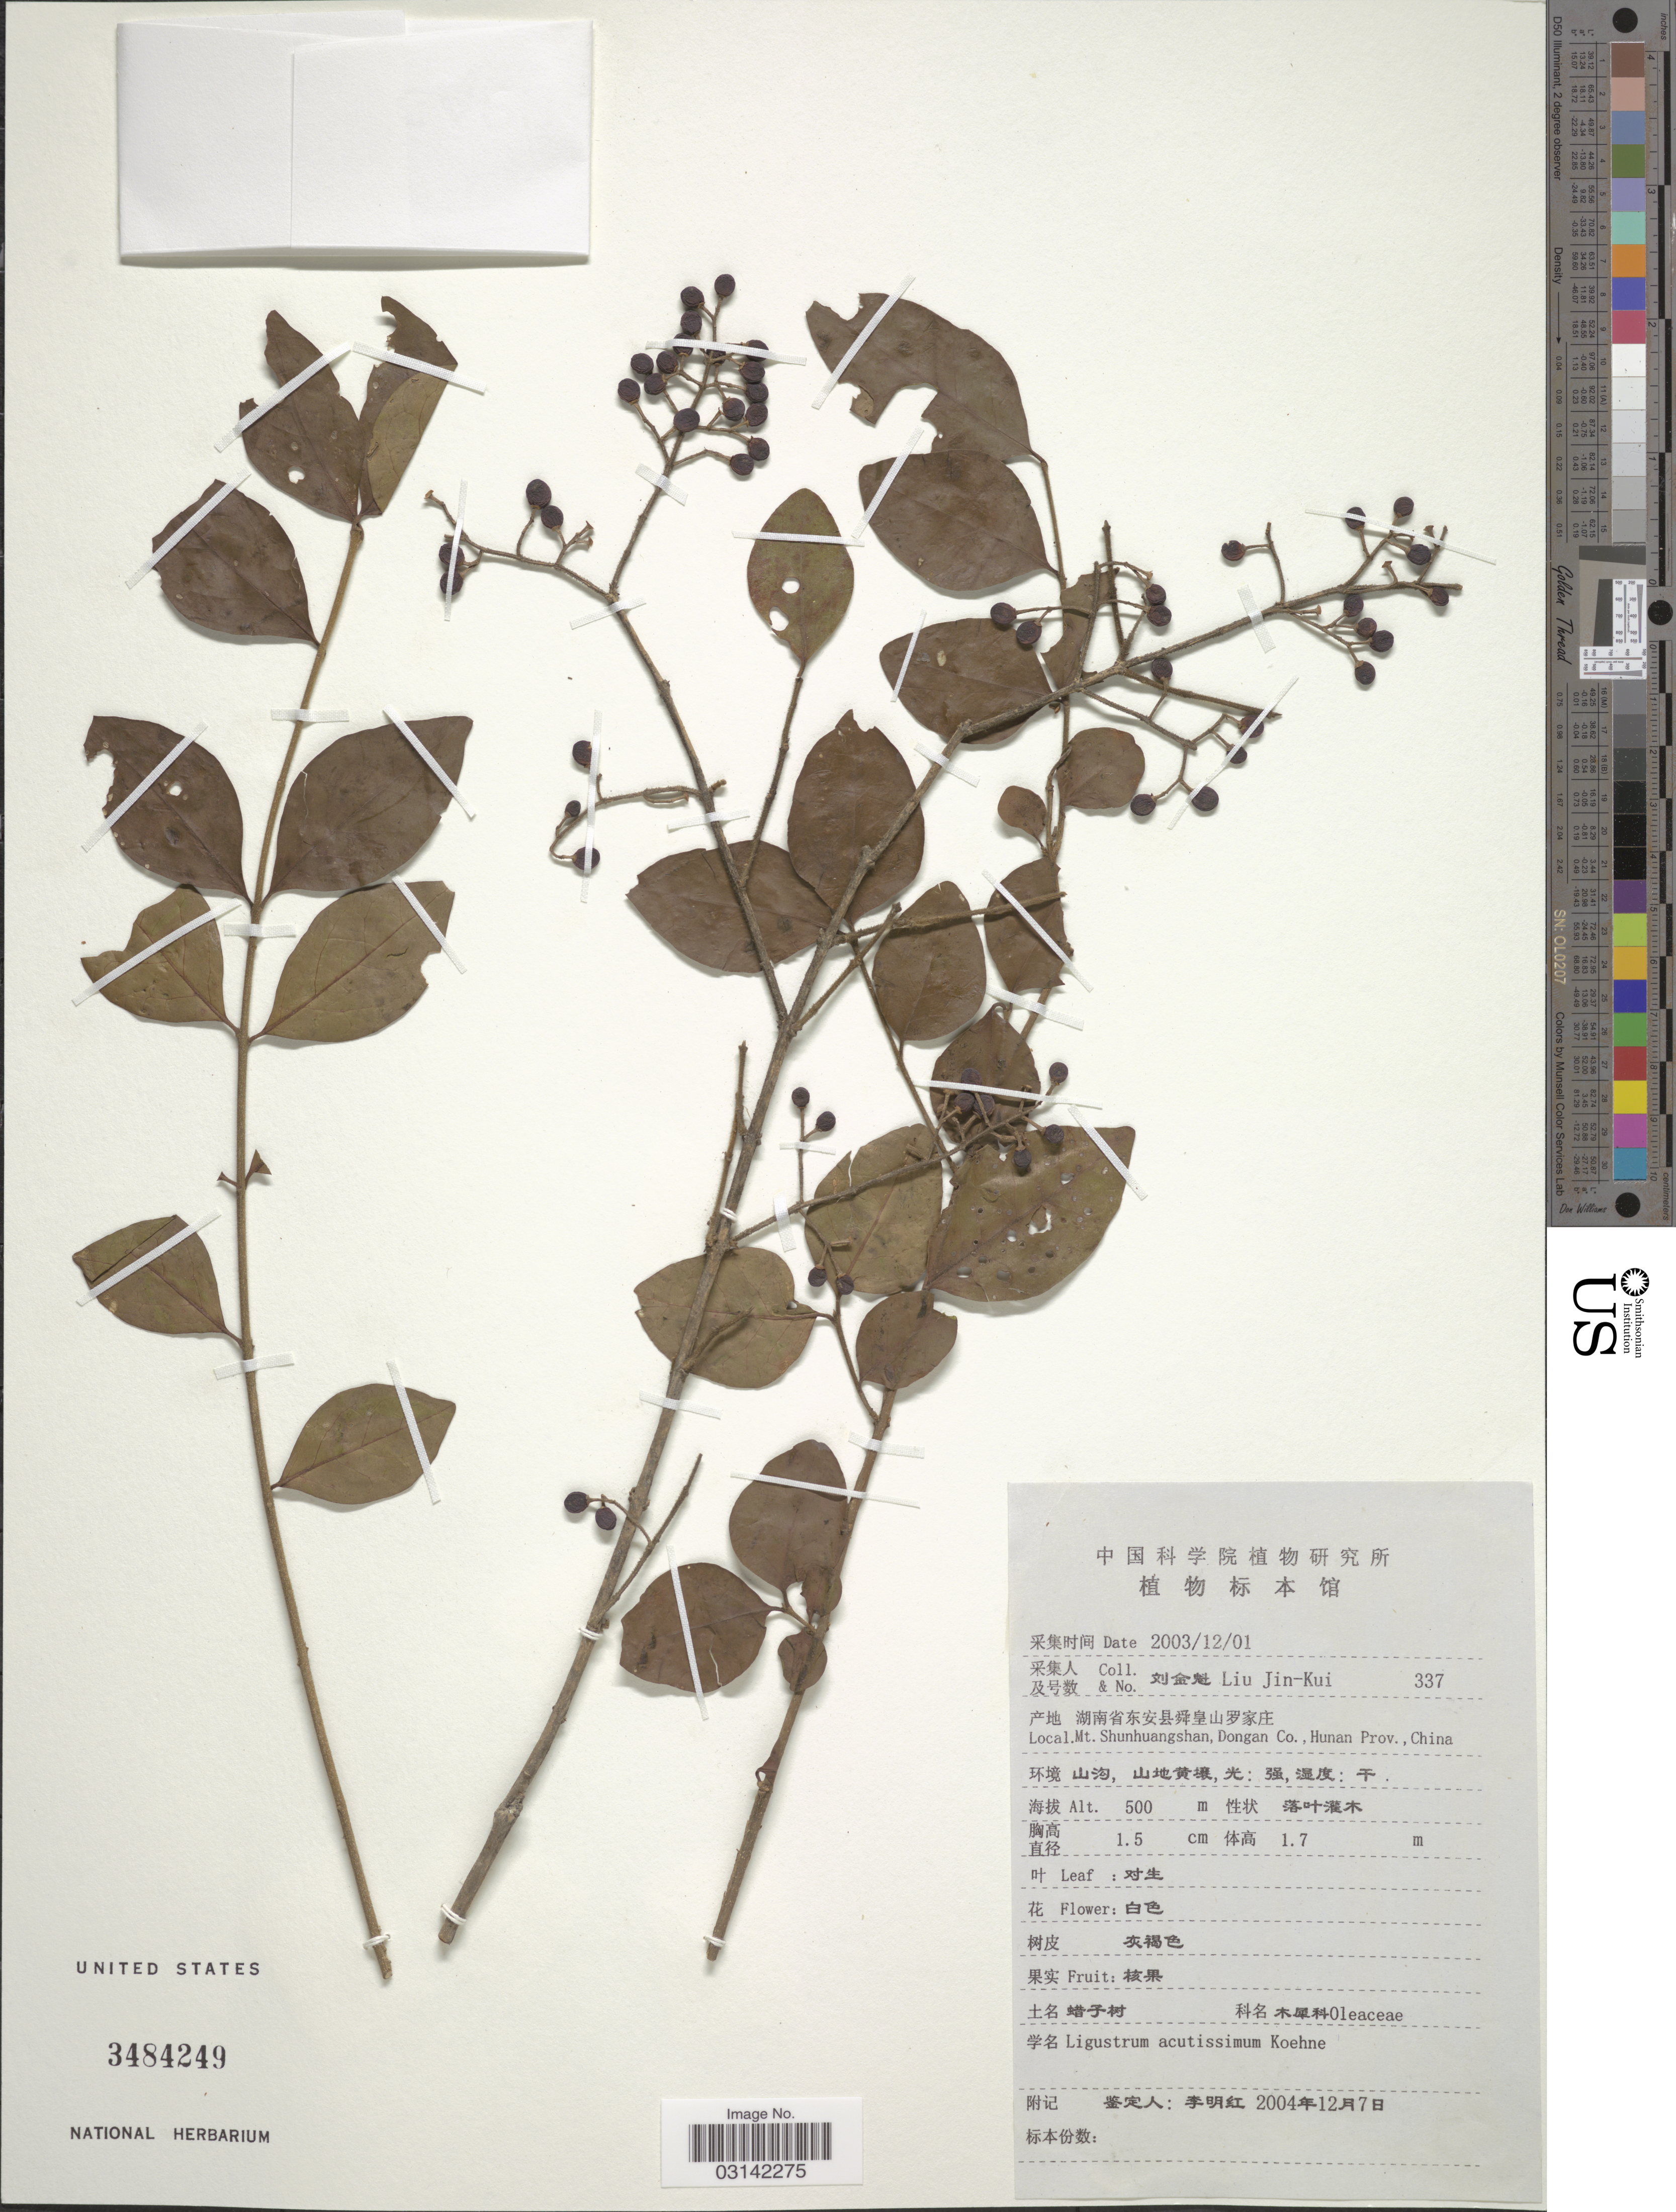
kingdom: Plantae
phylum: Tracheophyta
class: Magnoliopsida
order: Lamiales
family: Oleaceae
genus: Ligustrum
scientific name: Ligustrum acutissimum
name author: Koehne in Urb. & Graebner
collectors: Liu Jin-Kui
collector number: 337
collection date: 2003-12-01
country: China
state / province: Yunnan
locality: Mt. Shunhuangshan, Dongan Co.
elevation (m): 500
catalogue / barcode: US 3484249